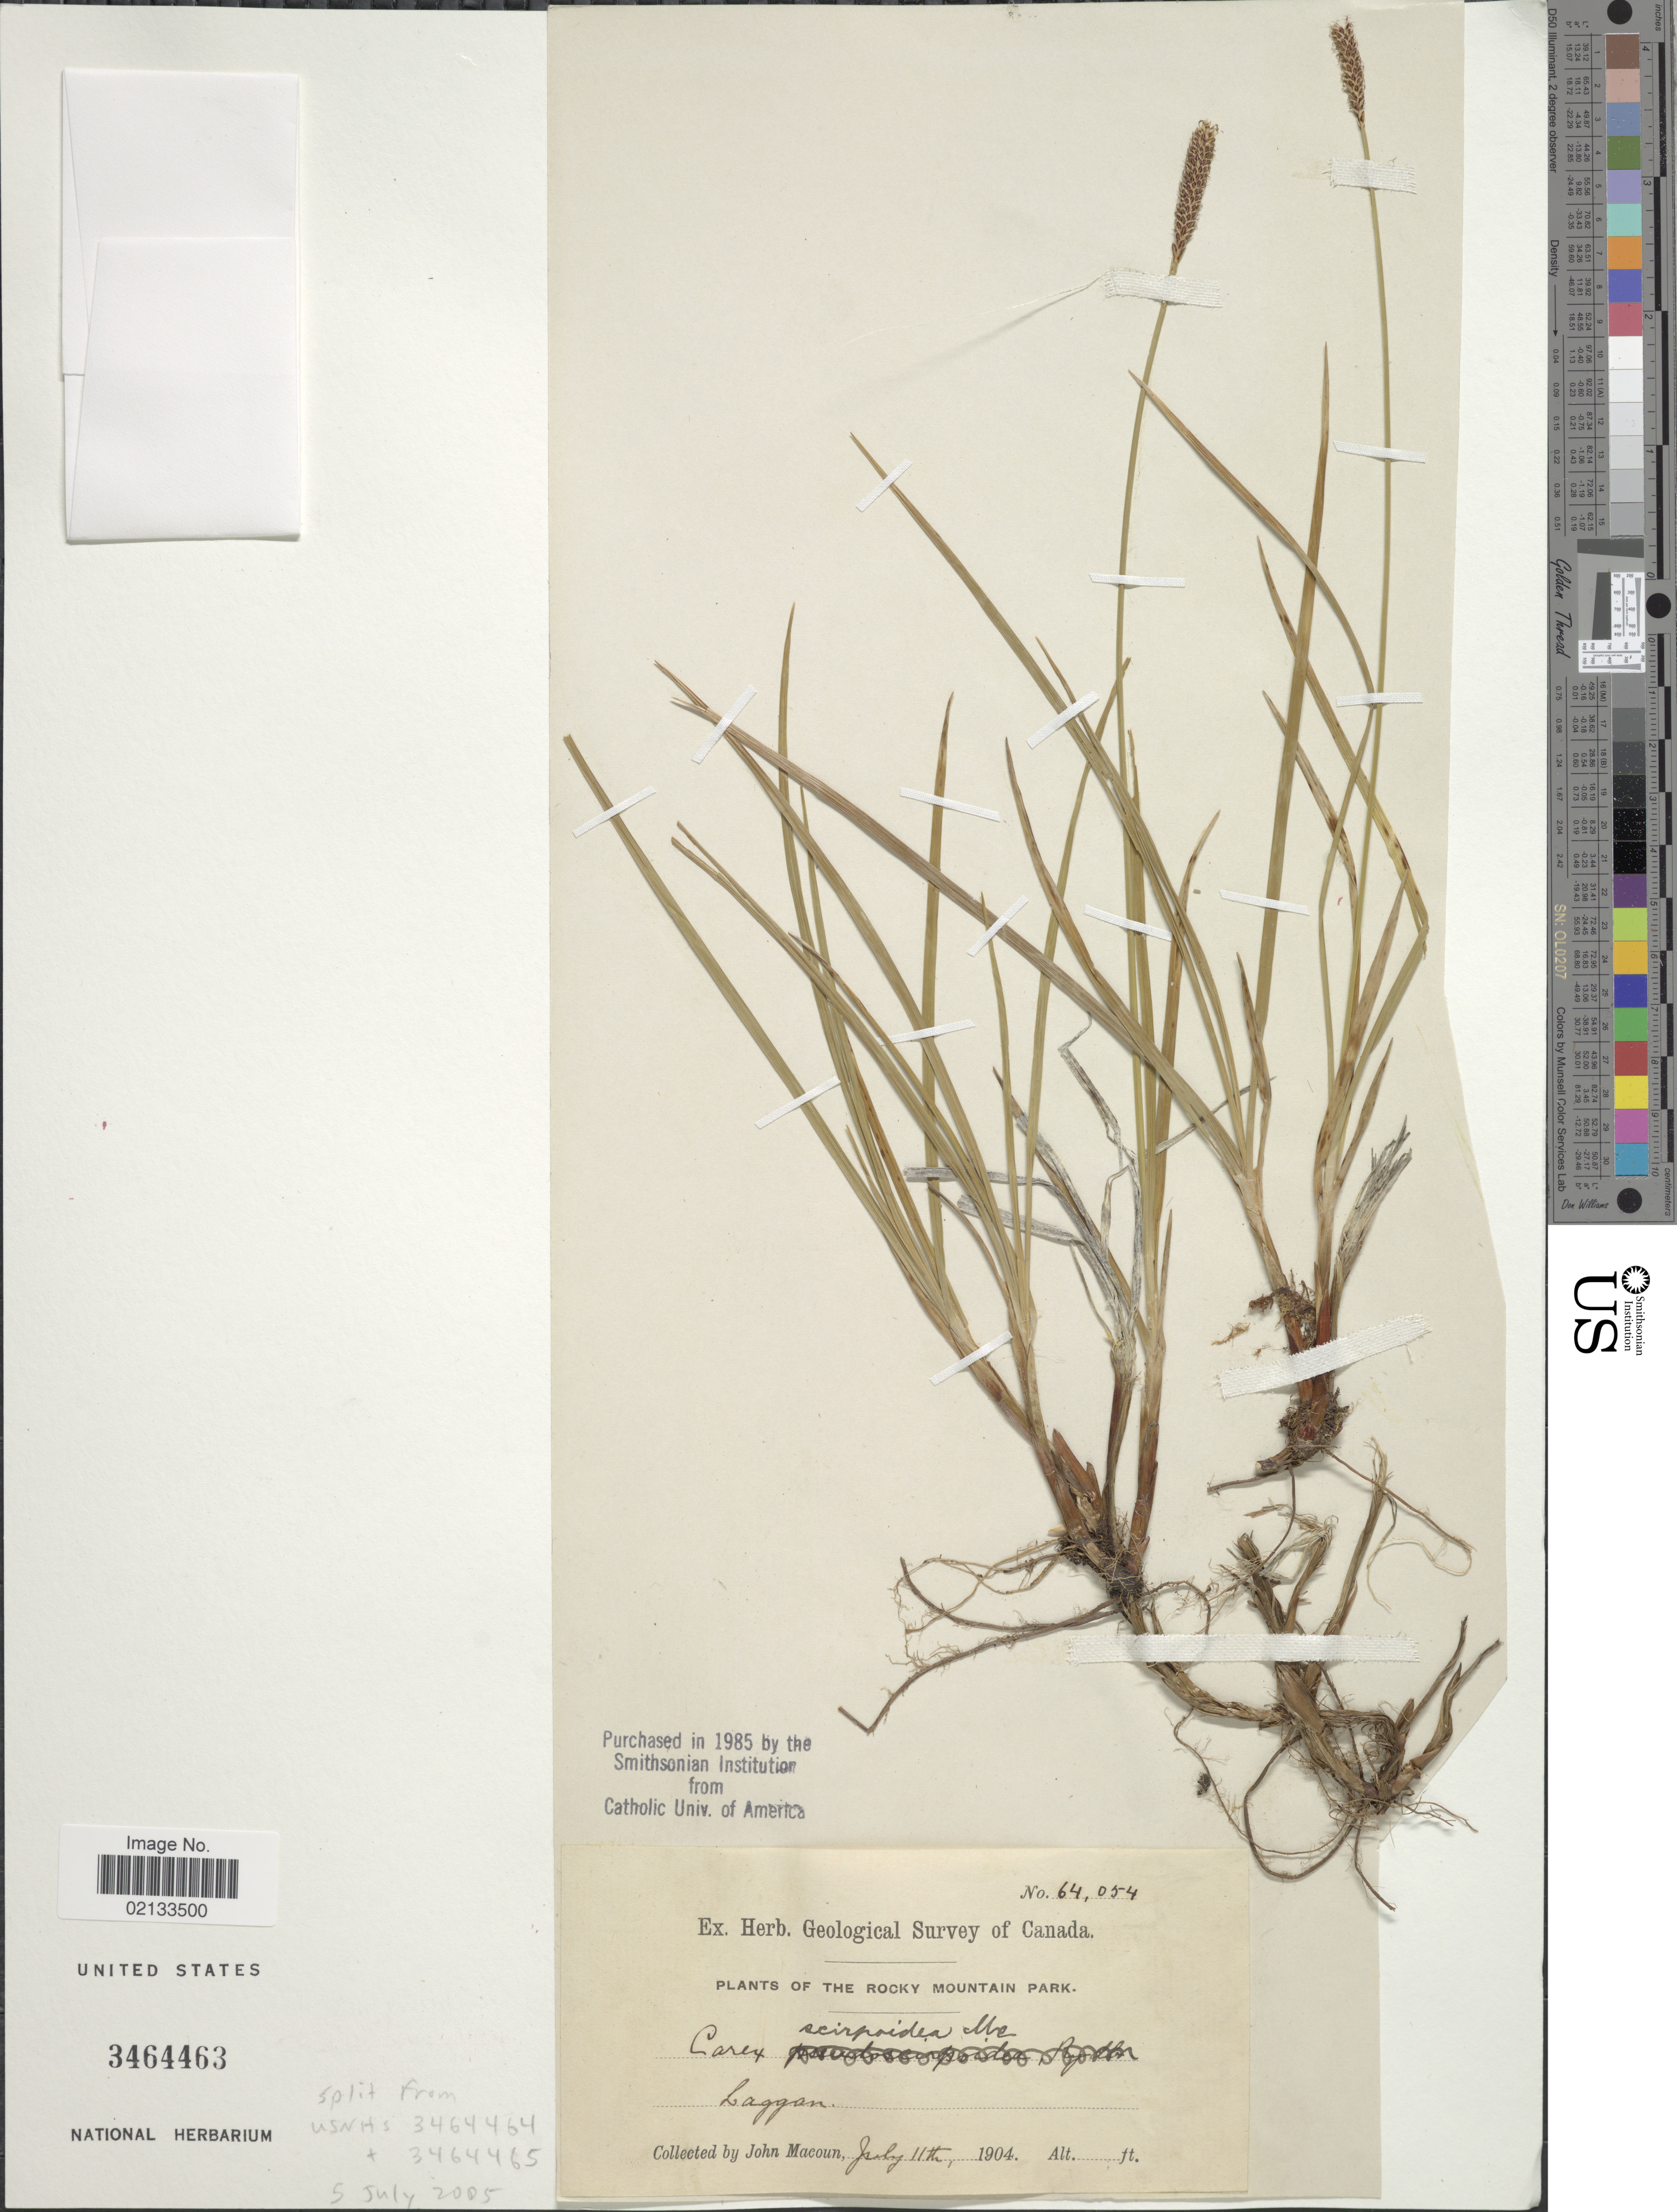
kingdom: Plantae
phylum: Tracheophyta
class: Liliopsida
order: Poales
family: Cyperaceae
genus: Carex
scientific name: Carex scirpoidea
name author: Michx.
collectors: J. Macoun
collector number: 64054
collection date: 1904-07-11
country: Canada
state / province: Alberta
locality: The Rocky Mountain Park, Laggan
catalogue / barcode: US 3464463